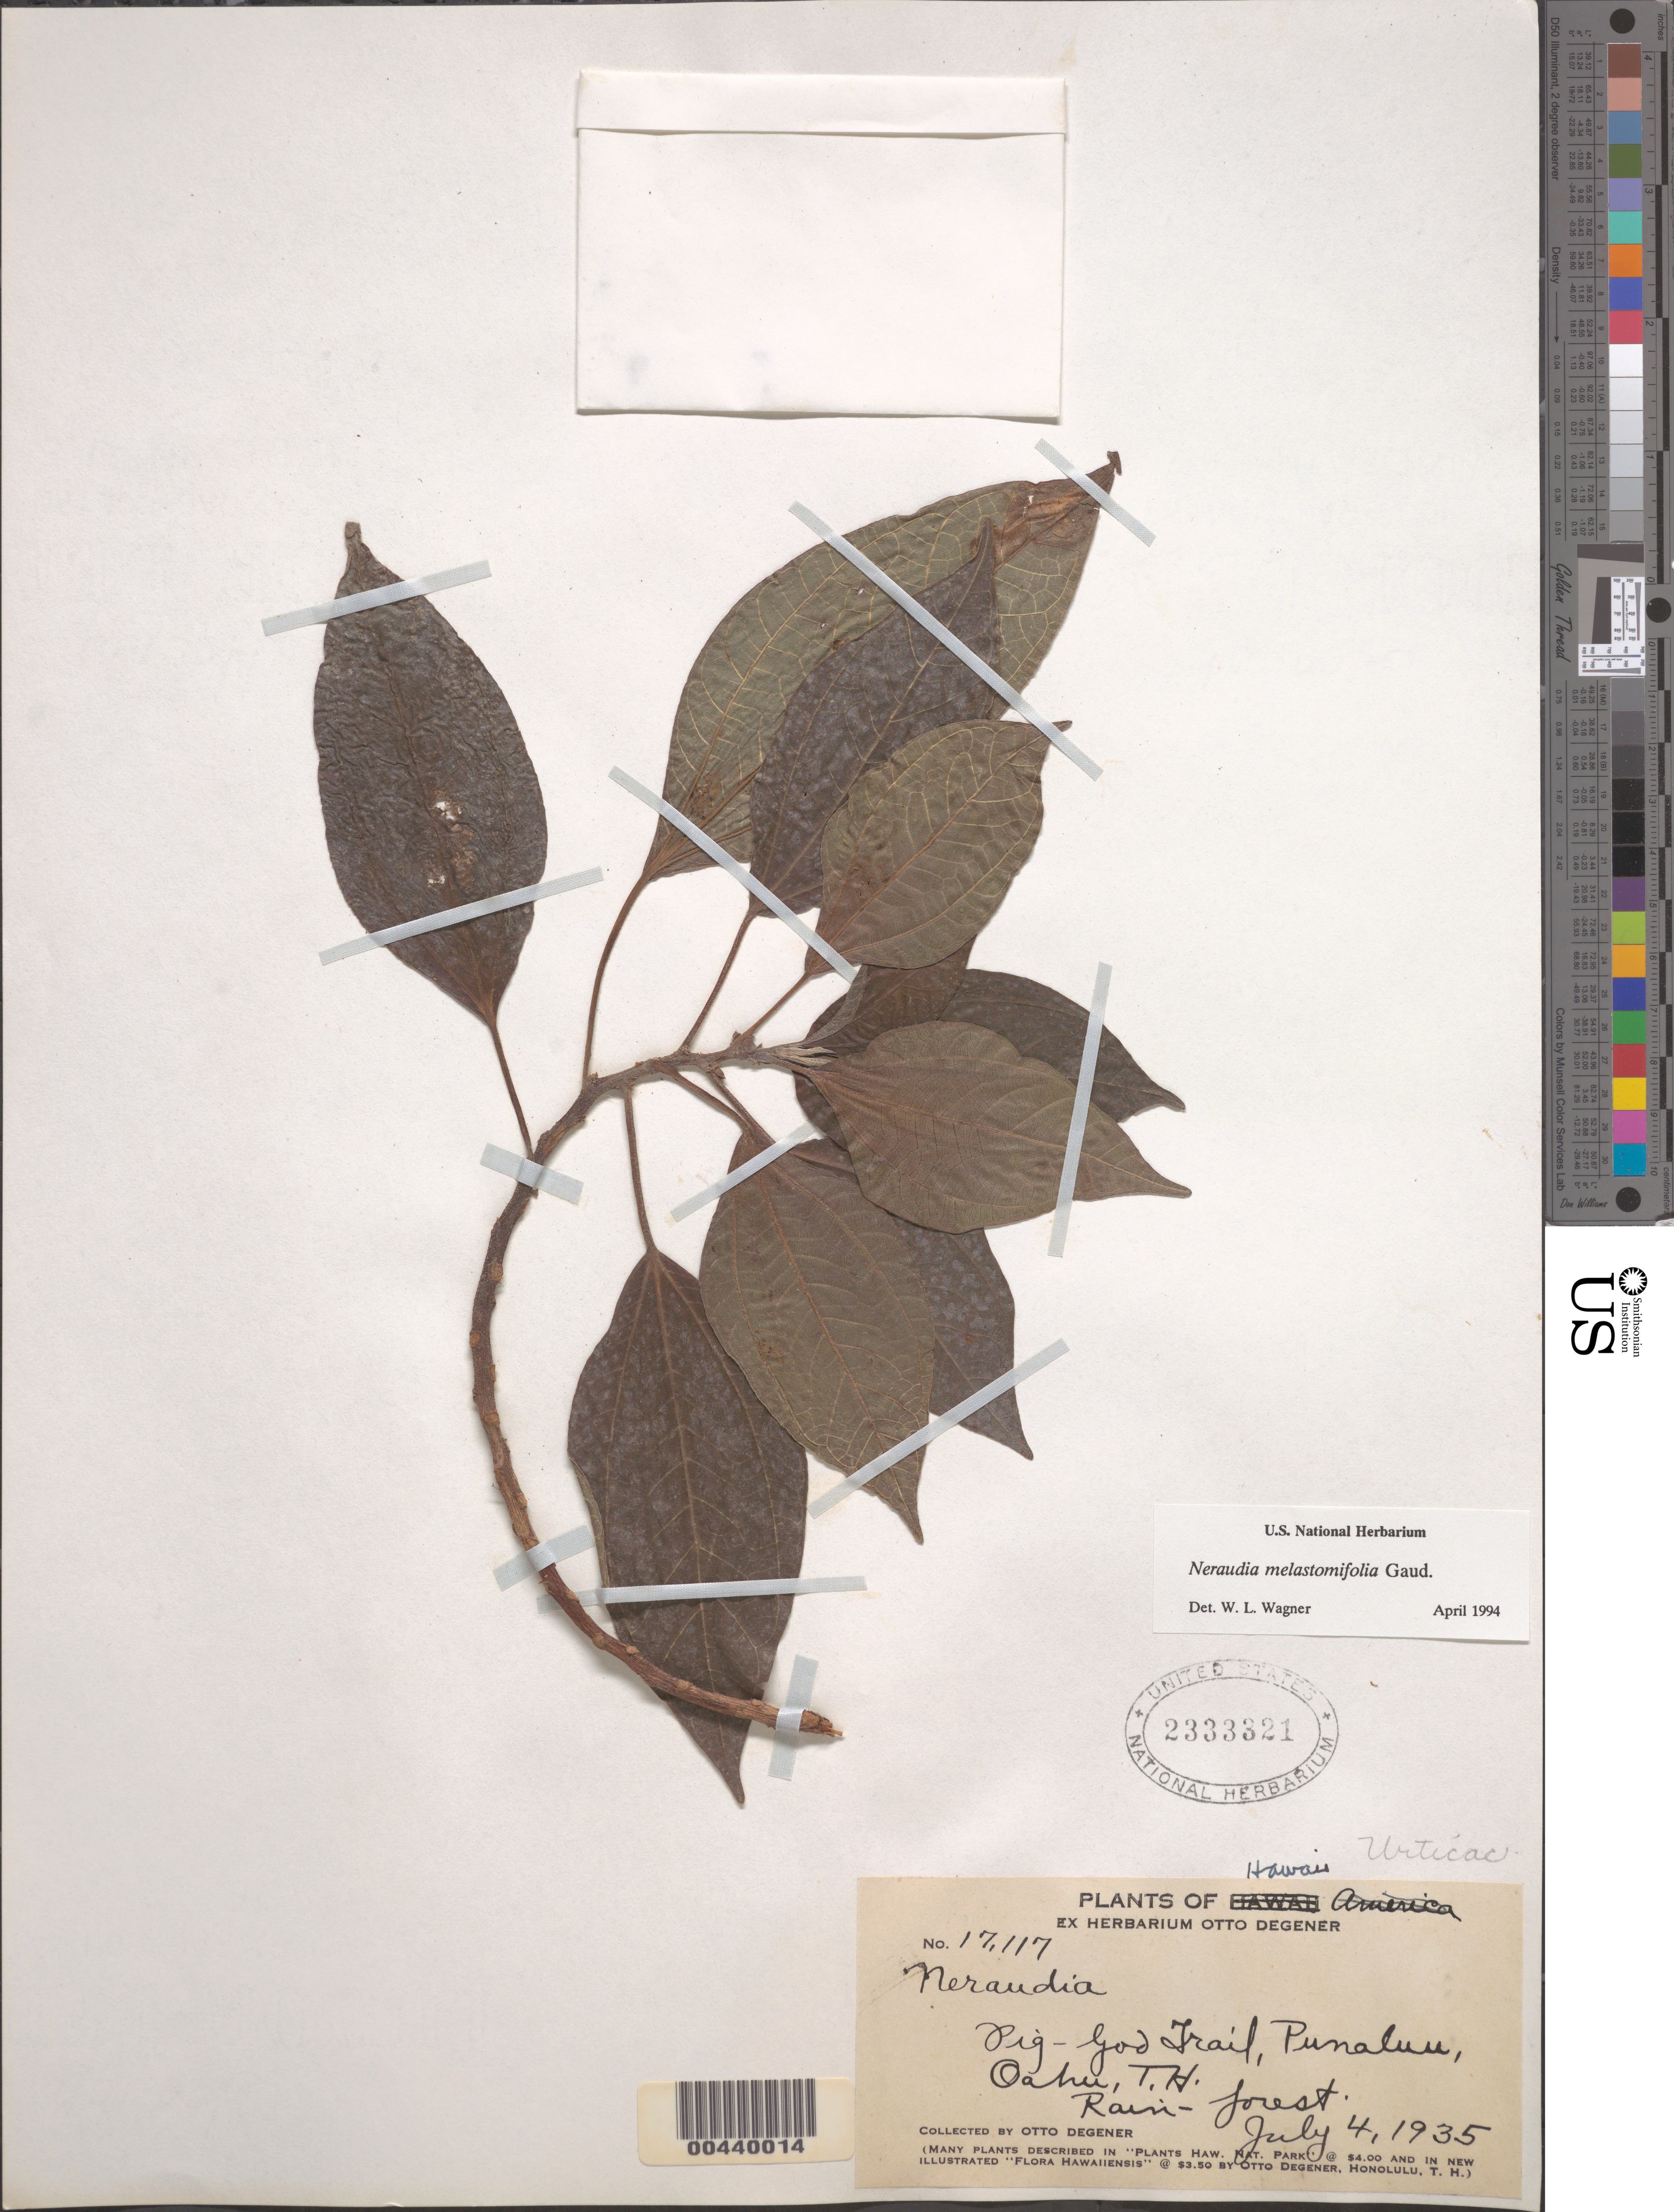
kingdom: Plantae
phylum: Tracheophyta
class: Magnoliopsida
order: Rosales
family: Urticaceae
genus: Neraudia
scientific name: Neraudia melastomifolia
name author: Gaudich.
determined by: Wagner, W. L., (BOT), Smithsonian Institution - National Museum of Natural History (UNITED STATES)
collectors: O. Degener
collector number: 17117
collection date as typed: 4 Jul 1935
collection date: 1935-07-04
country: United States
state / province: Hawaii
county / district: Honolulu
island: Oahu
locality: Pig-God Trail, Punaluu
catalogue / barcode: US 2333321